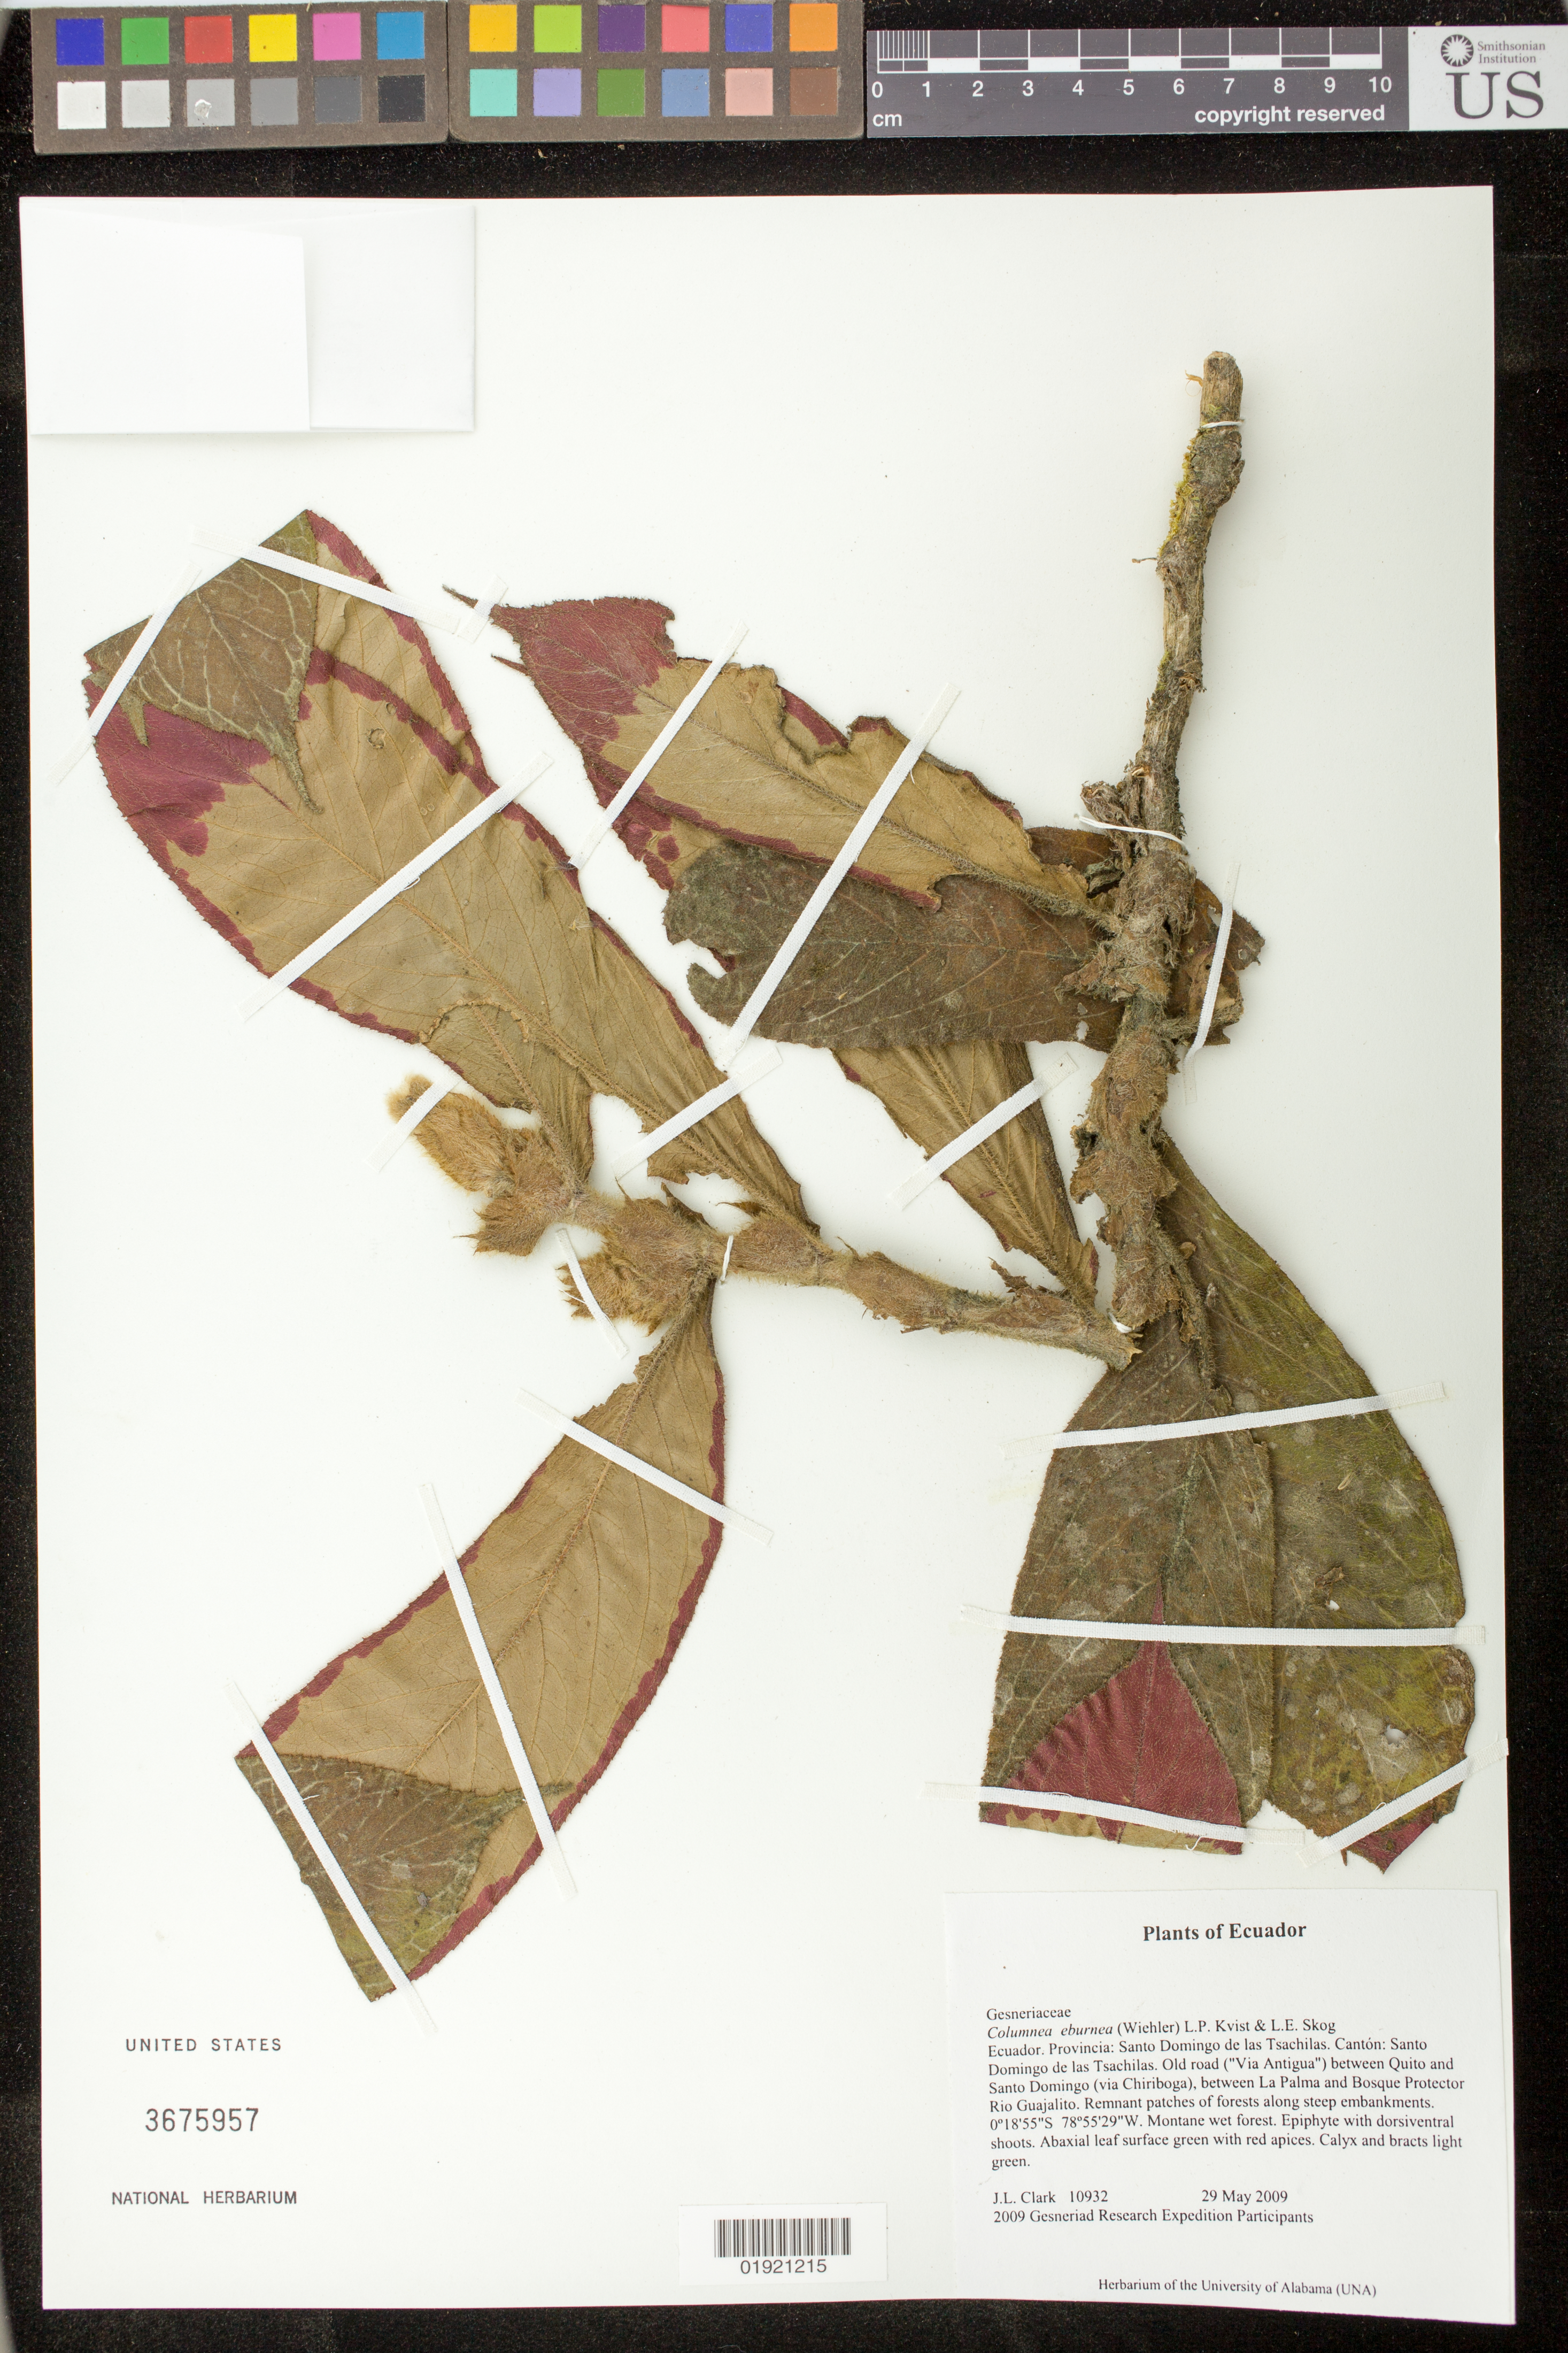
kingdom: Plantae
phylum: Tracheophyta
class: Magnoliopsida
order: Lamiales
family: Gesneriaceae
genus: Columnea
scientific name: Columnea eburnea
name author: (Wiehler) L.P. Kvist & L.E. Skog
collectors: J. L. Clark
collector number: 10932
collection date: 2009-05-29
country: Ecuador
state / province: Tsáchilas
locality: Canton: Santo Domingo de los Tsachilas. Old road ("Via Antigua") between Quito and Santo Domingo (via Chiriboga), between La Palma and Bosque Protector Rio Guajalito.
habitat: Remnant patches of forests along steep embankments. Montane wet forest.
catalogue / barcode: US 3675957